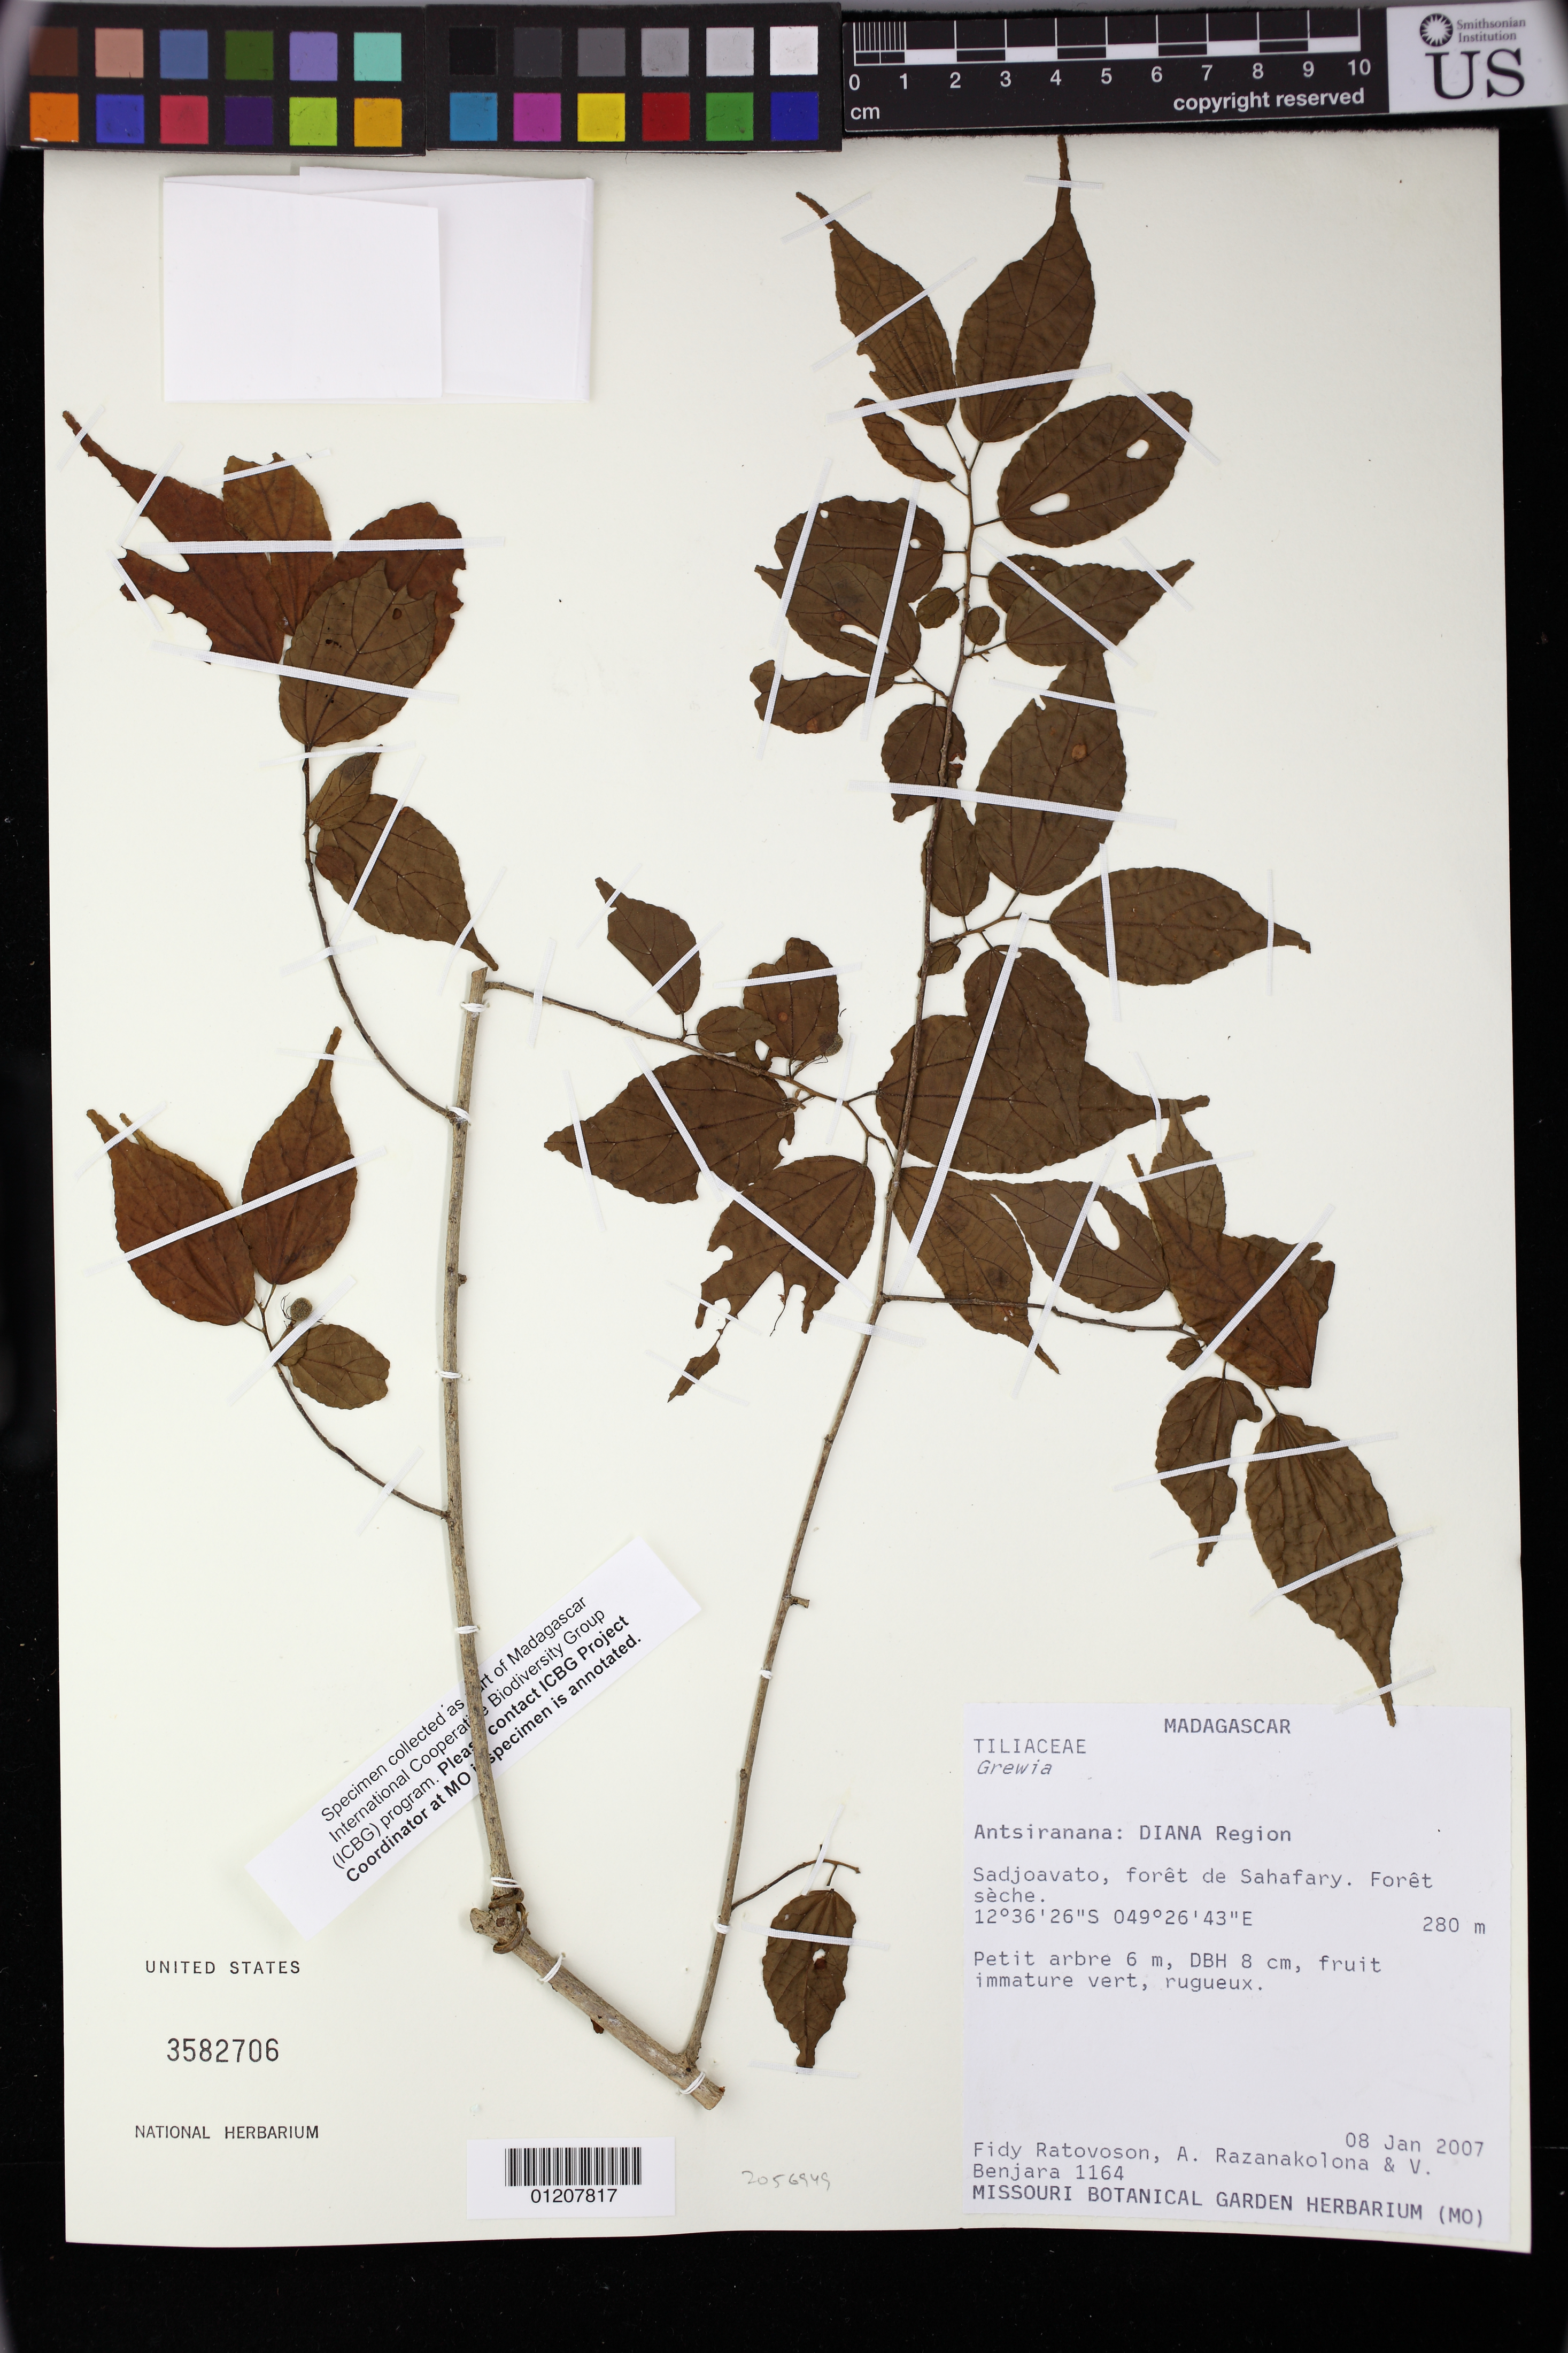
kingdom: Plantae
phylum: Tracheophyta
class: Magnoliopsida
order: Malvales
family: Malvaceae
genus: Grewia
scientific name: Grewia triflora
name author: (Bojer) Walp.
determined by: Jourdain-Fievet, L.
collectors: F. Ratovoson, A. Razanatsima & V. Benjara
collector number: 1164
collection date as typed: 08 Jan 2007 or 01 Aug 2007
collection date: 2007-01-08 or 2007-08-01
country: Madagascar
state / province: Diana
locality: Antsiranana: Diana Region. Sadjoavato, foret de Sahafary. Foret seche.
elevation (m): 280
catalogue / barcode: US 3582706